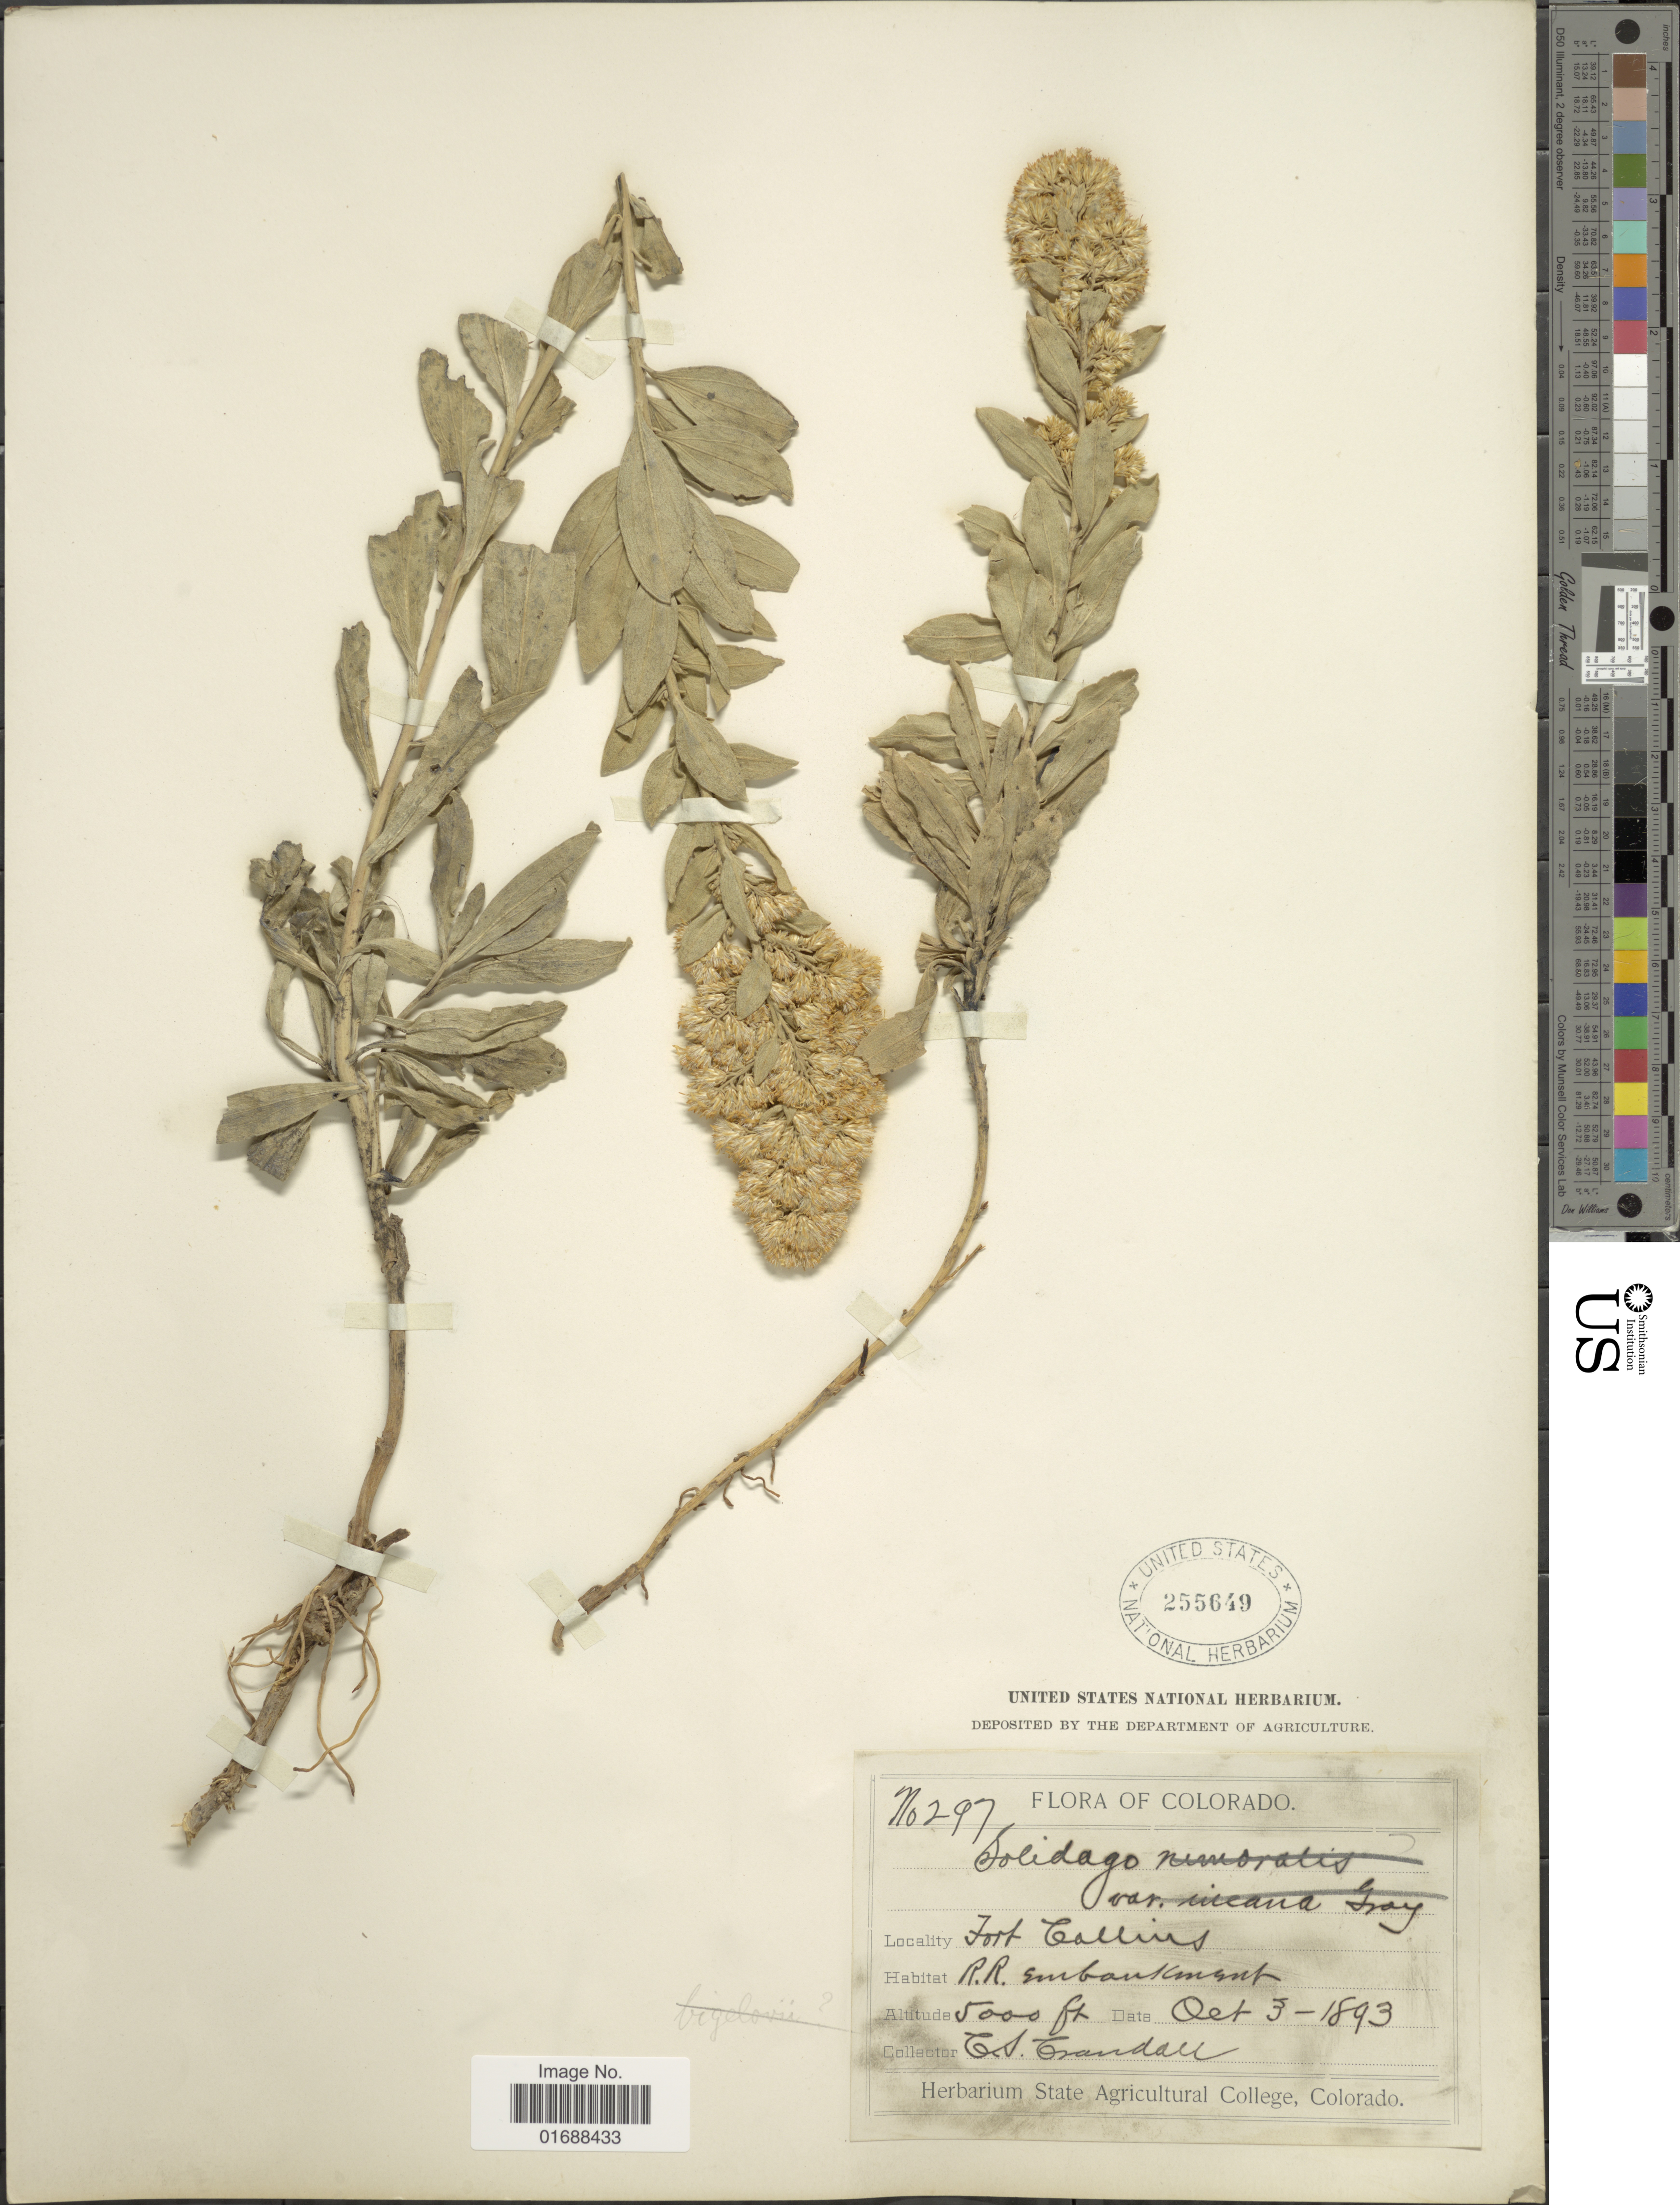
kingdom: Plantae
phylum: Tracheophyta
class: Magnoliopsida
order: Asterales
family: Asteraceae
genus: Solidago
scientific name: Solidago mollis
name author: Bartl.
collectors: C. Crandall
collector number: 297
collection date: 1893-10-03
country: United States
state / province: Colorado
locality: Fort Collins.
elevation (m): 1524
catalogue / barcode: US 255649